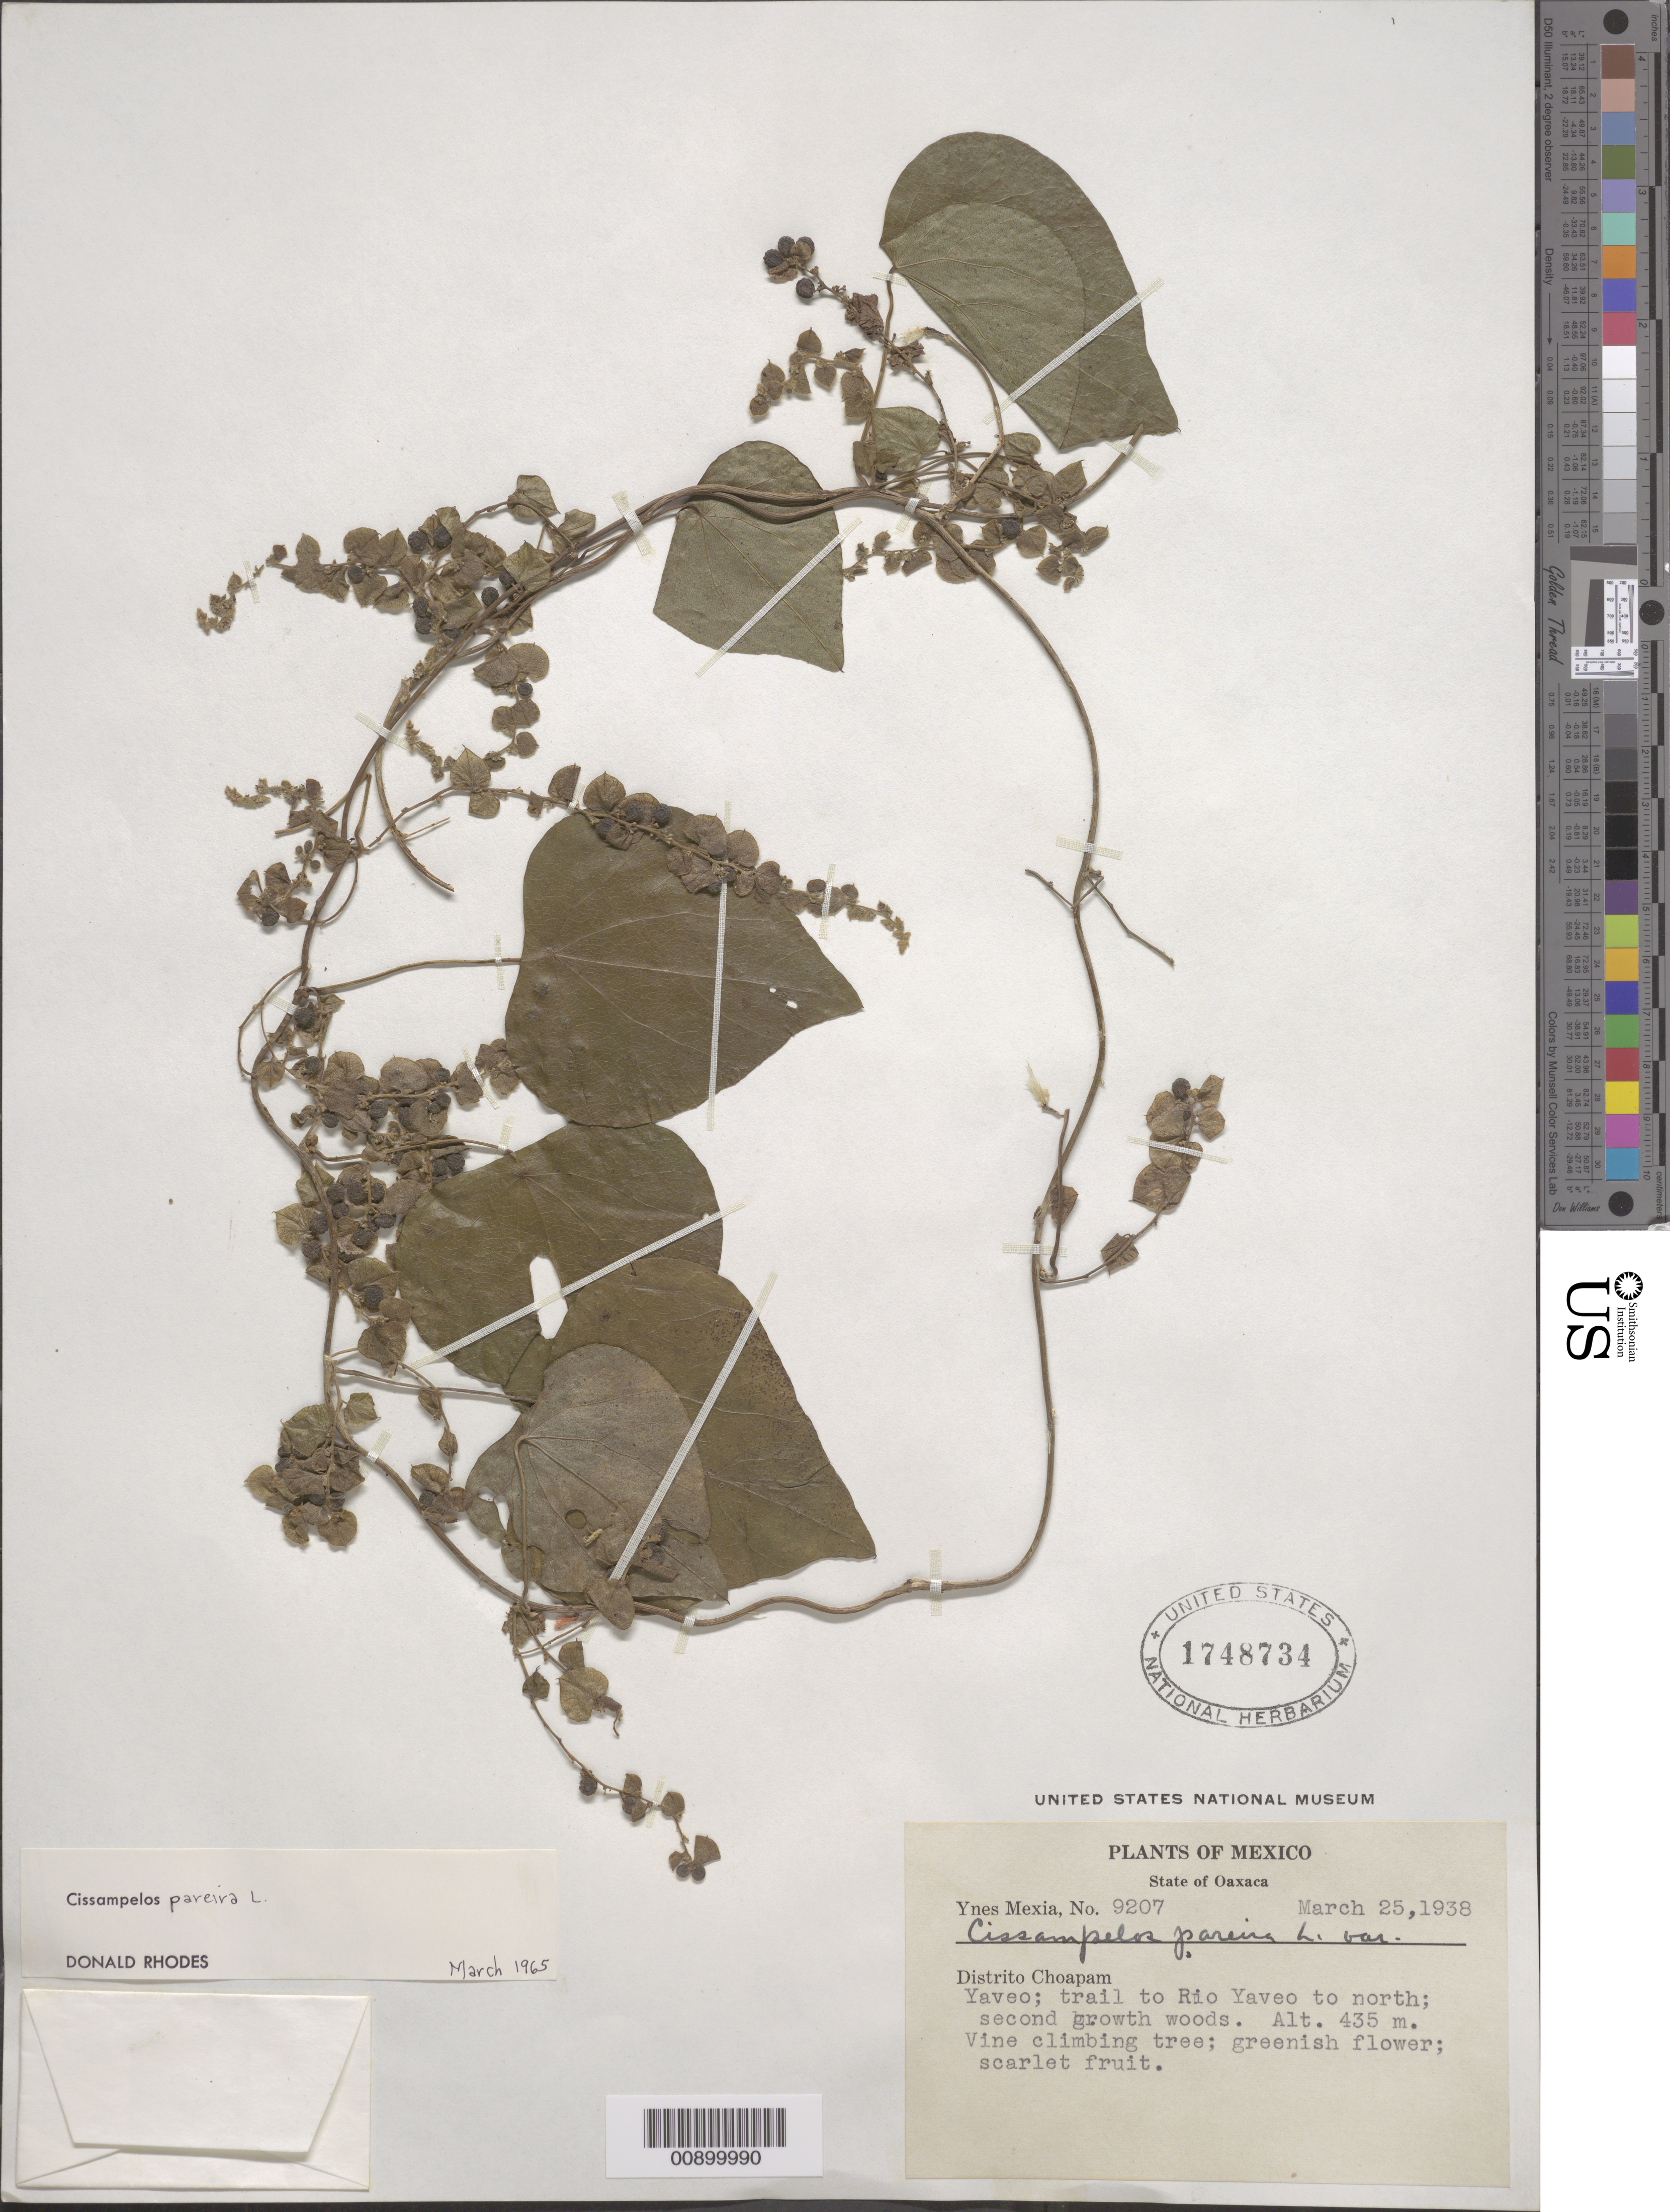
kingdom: Plantae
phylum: Tracheophyta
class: Magnoliopsida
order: Ranunculales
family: Menispermaceae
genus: Cissampelos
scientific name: Cissampelos pareira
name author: L.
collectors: Y. Mexia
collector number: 9207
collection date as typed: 25 Mar 1938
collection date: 1938-03-25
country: Mexico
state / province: Oaxaca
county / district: Choapam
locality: State of Oaxaca. Distrito Choapam: Yaveo; trail to Río Yaveo to north.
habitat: Second growth woods. Vine climbing tree.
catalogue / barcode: US 1748734